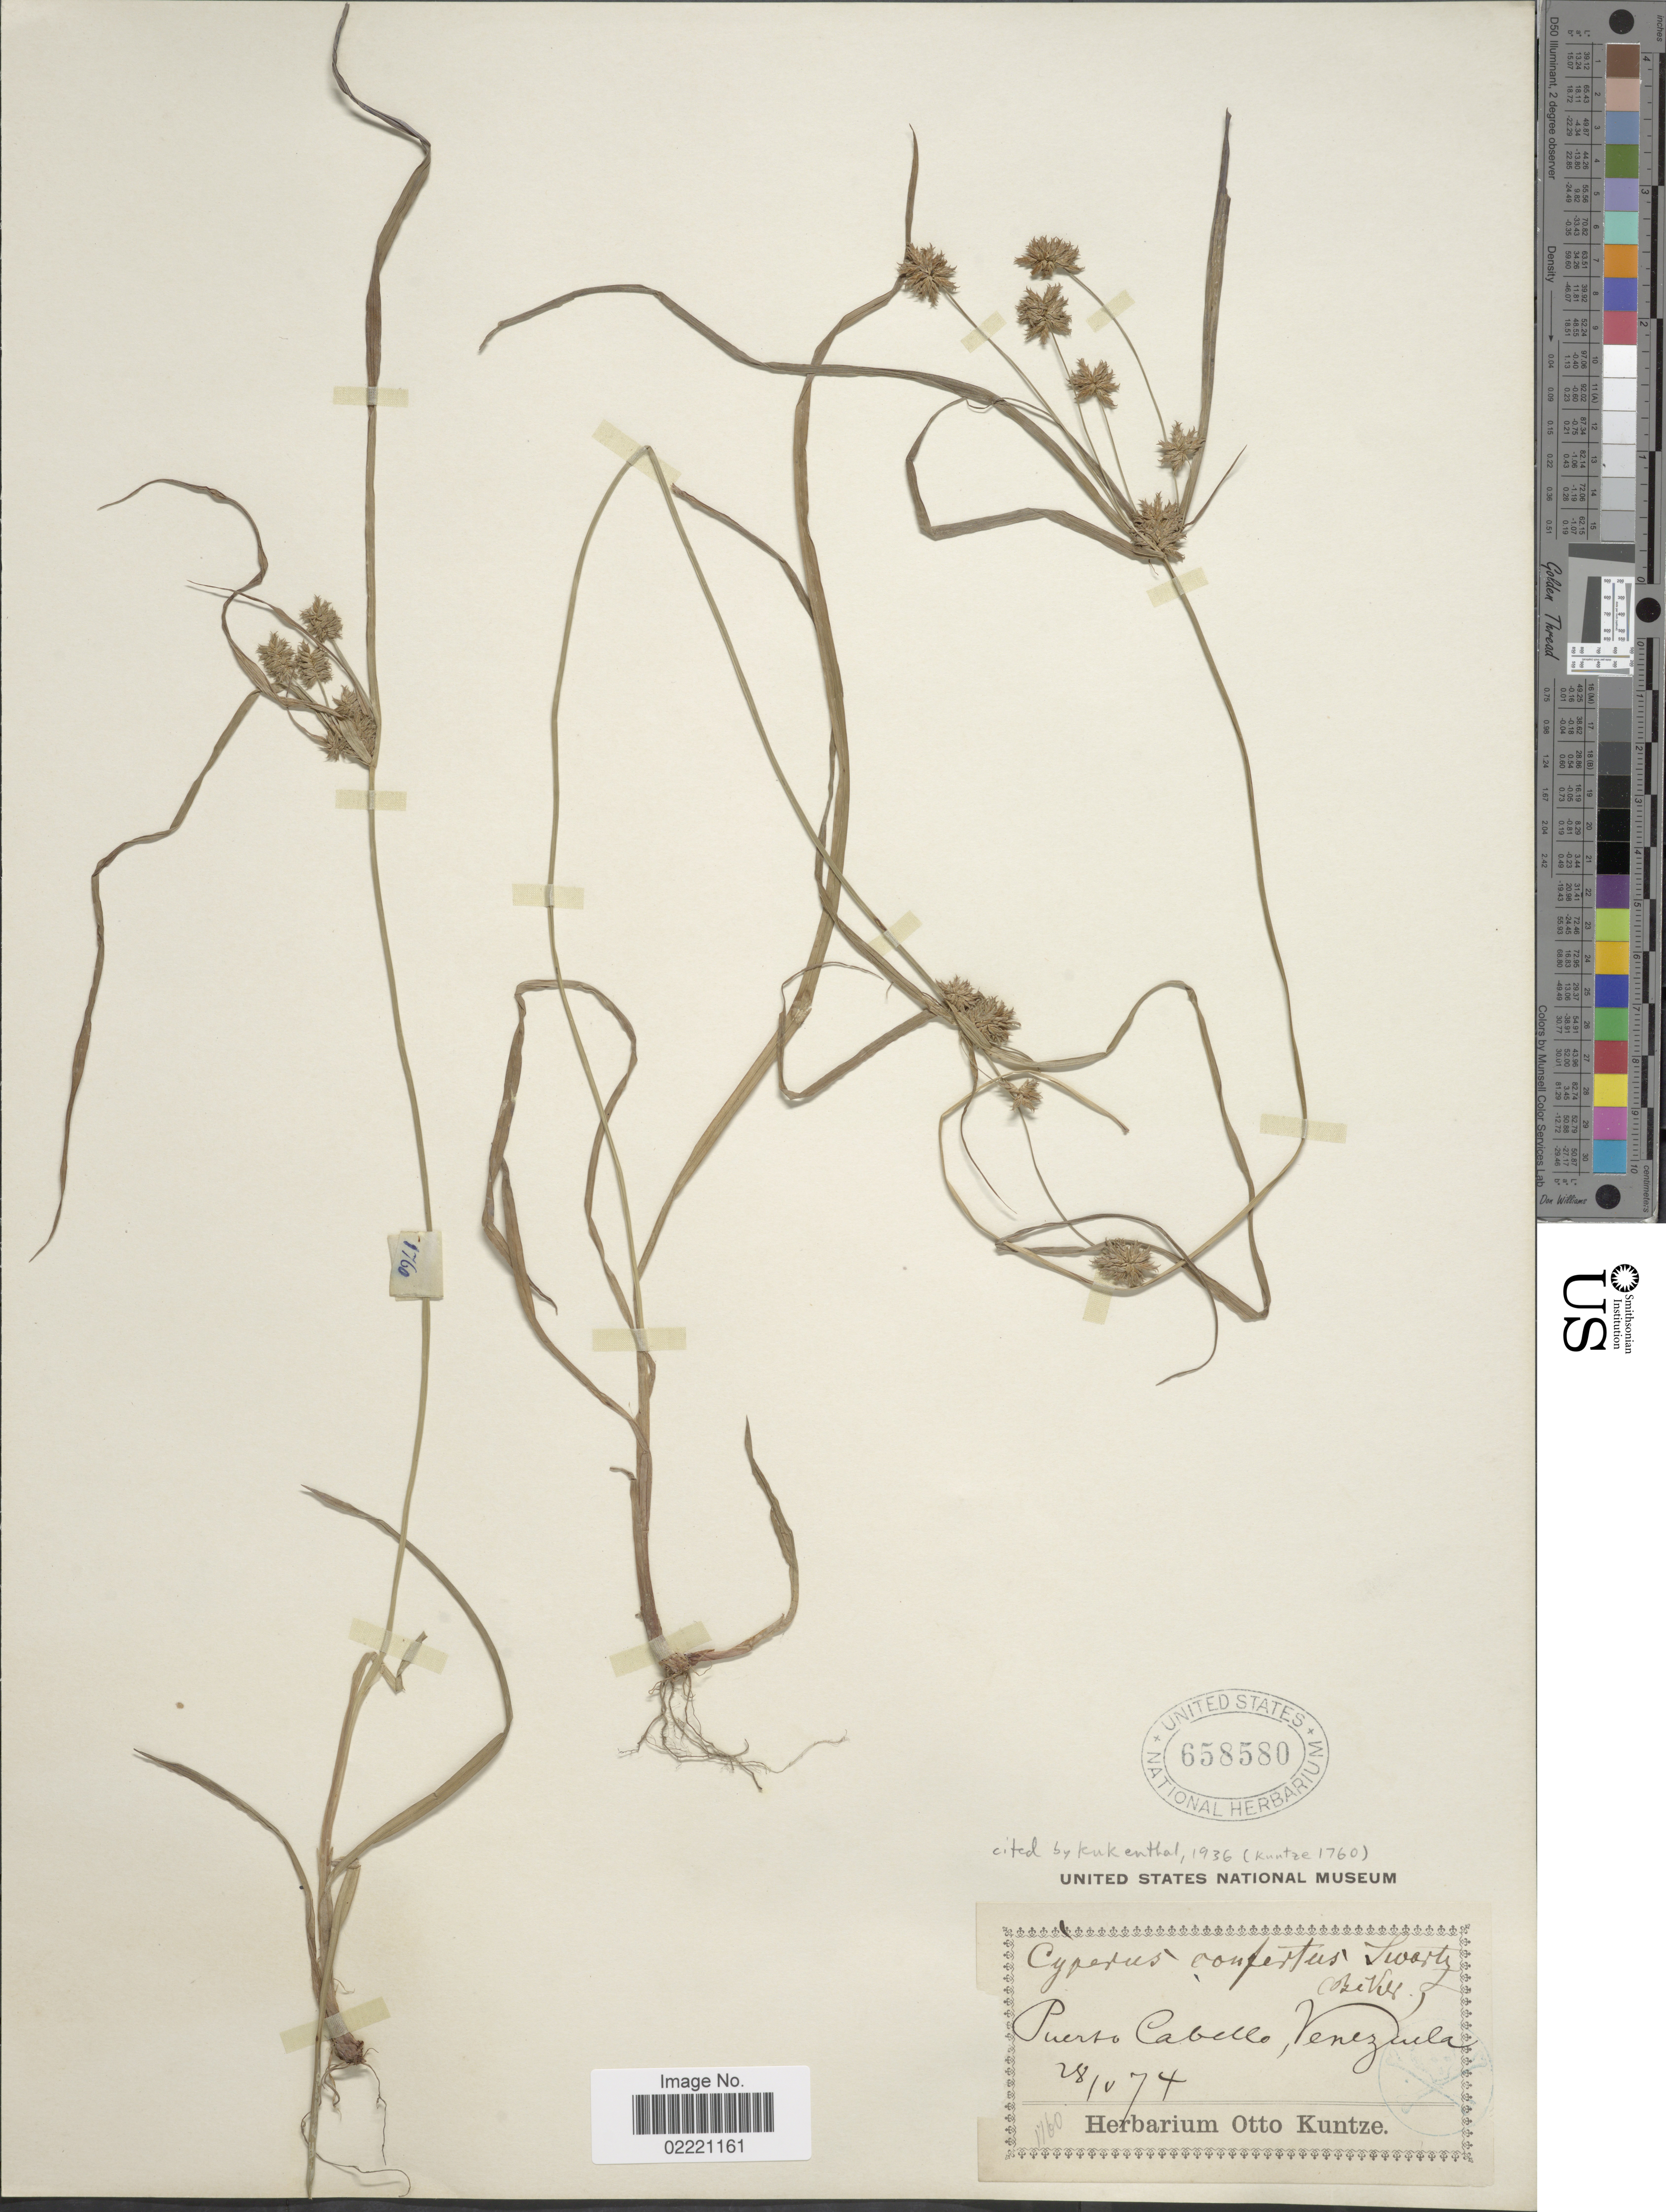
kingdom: Plantae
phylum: Tracheophyta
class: Liliopsida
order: Poales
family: Cyperaceae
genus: Cyperus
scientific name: Cyperus confertus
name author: Sw.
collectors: ex herb. Otto Kuntze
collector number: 1760?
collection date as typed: Transcribed d/m/y: 28/10/74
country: Venezuela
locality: Puerto Cabello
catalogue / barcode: US 658580